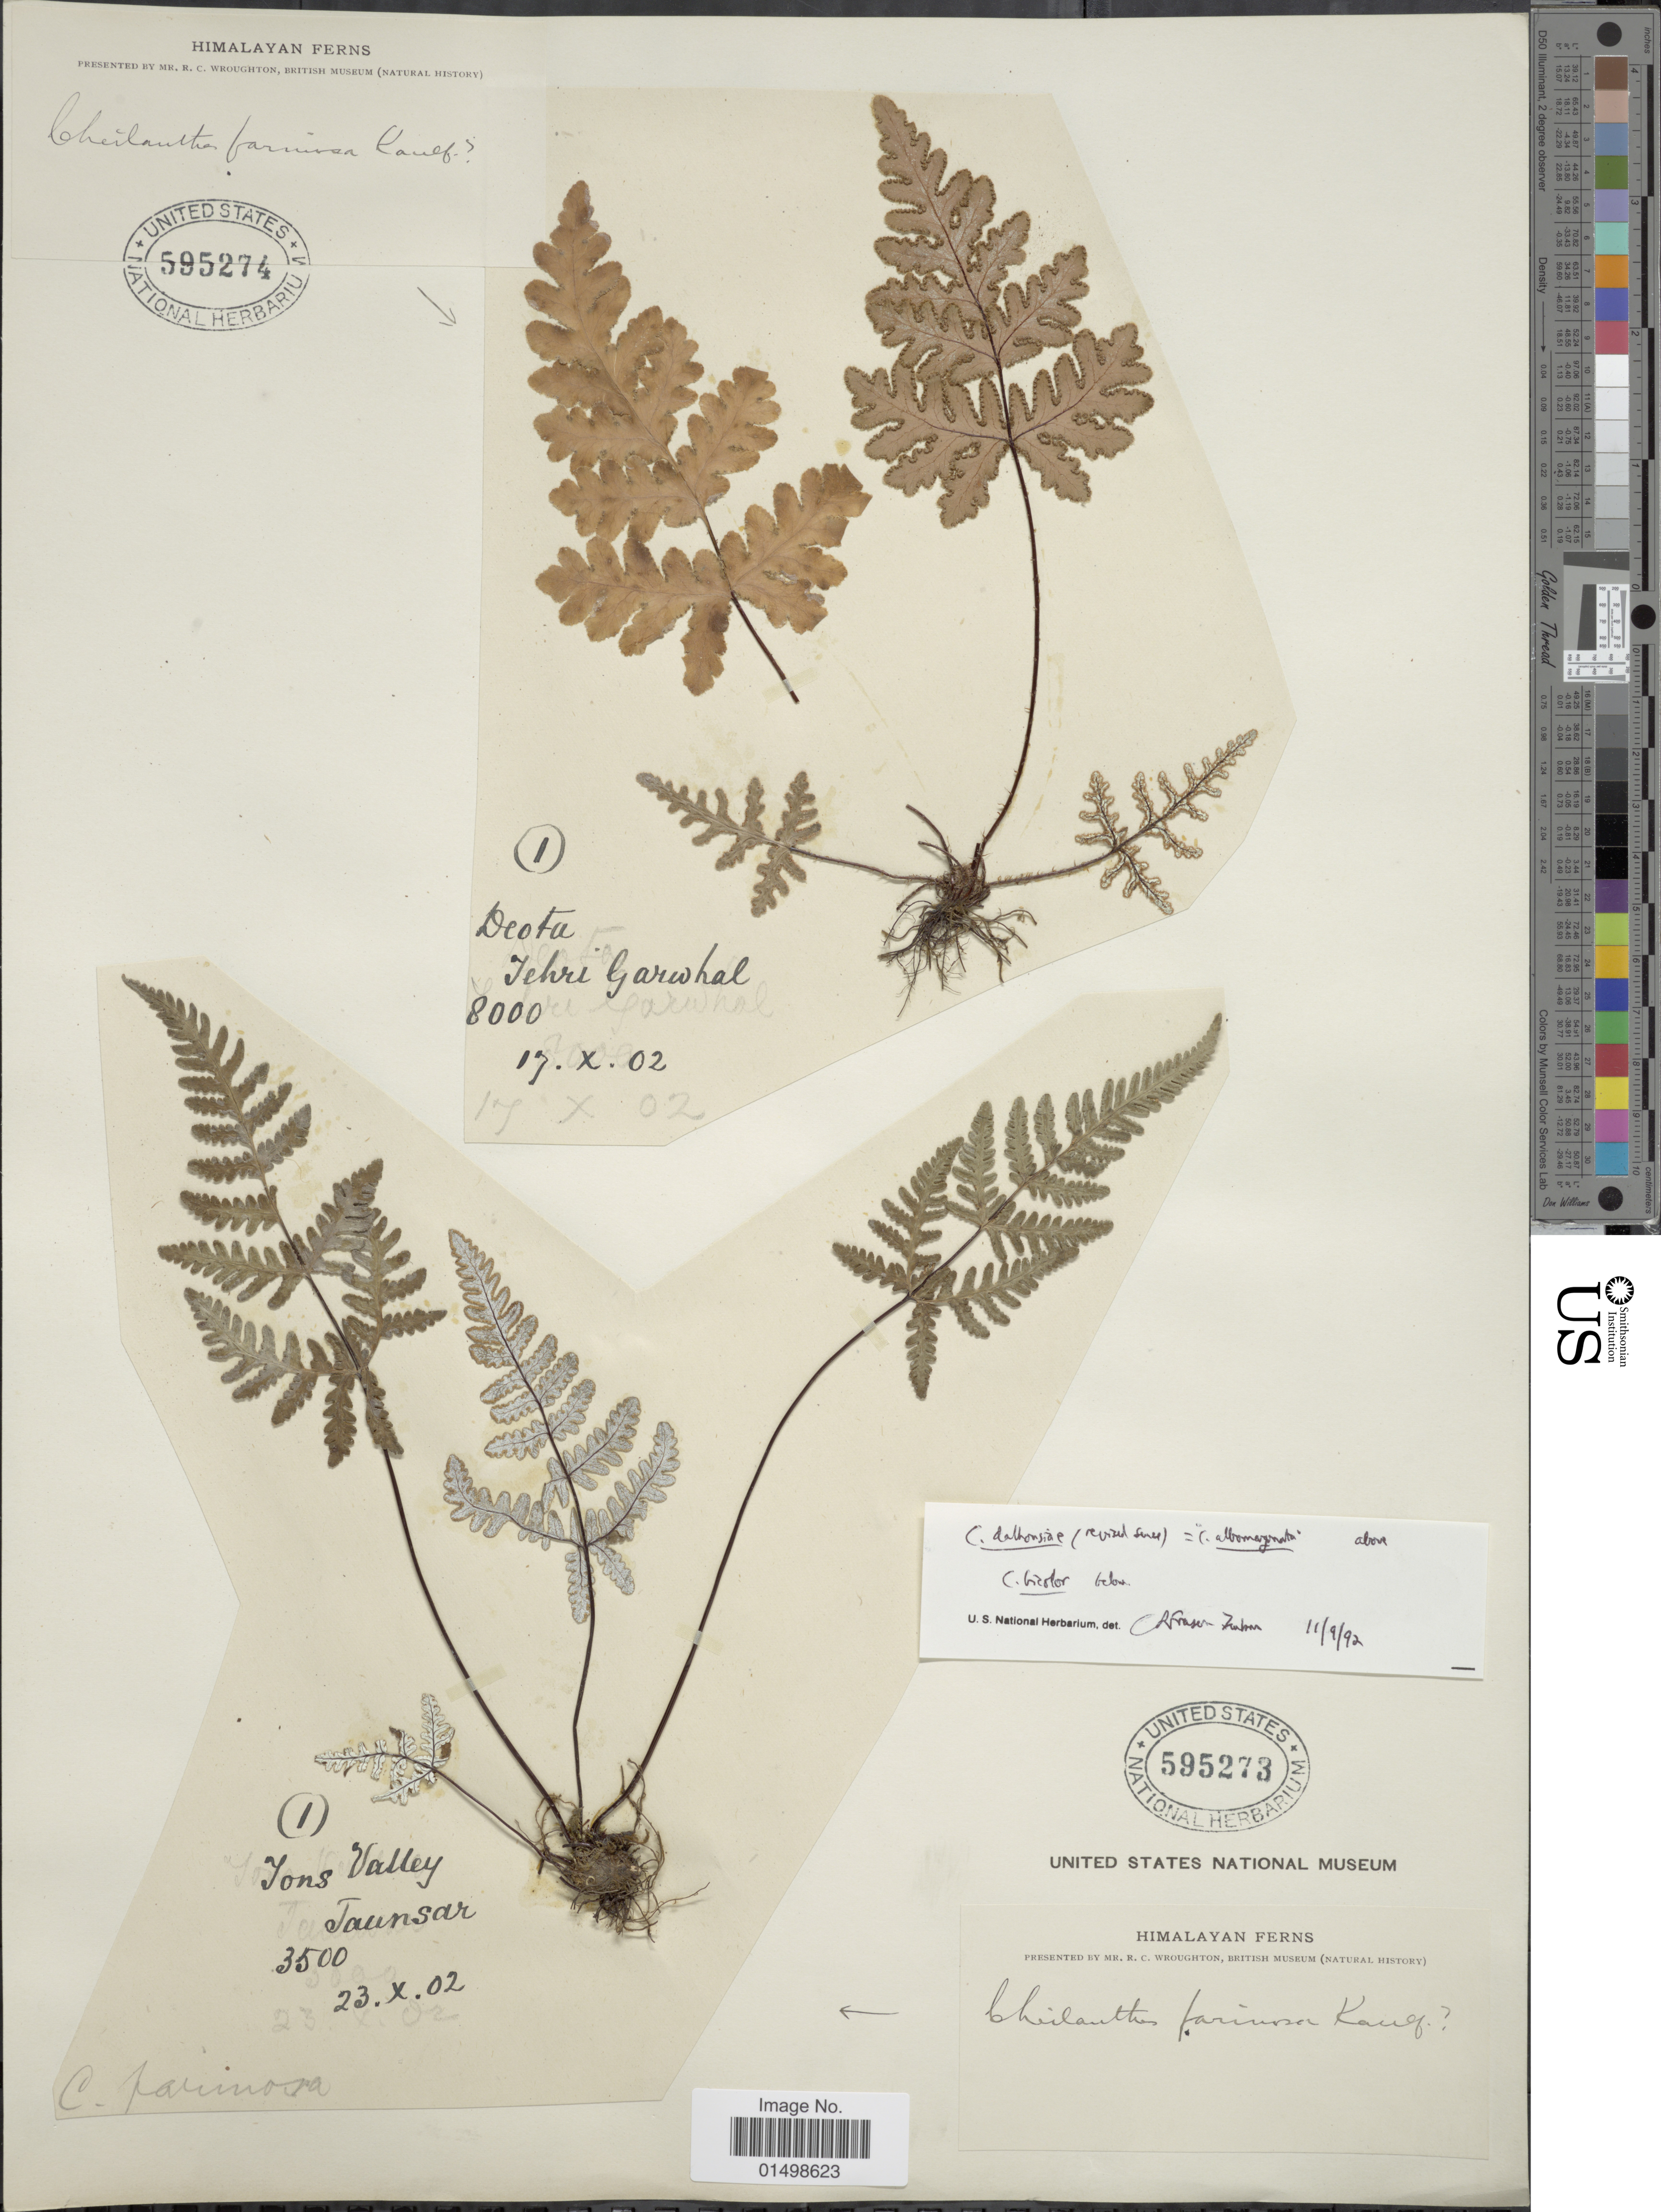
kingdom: Plantae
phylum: Tracheophyta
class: Polypodiopsida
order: Polypodiales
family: Pteridaceae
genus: Aleuritopteris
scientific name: Aleuritopteris subrufa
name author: (Baker) Ching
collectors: R. Wroughton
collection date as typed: Transcribed d/m/y: 23/10/2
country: India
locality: Himalayan Ferns. Tons Valley Jaunsar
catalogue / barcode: US 595273